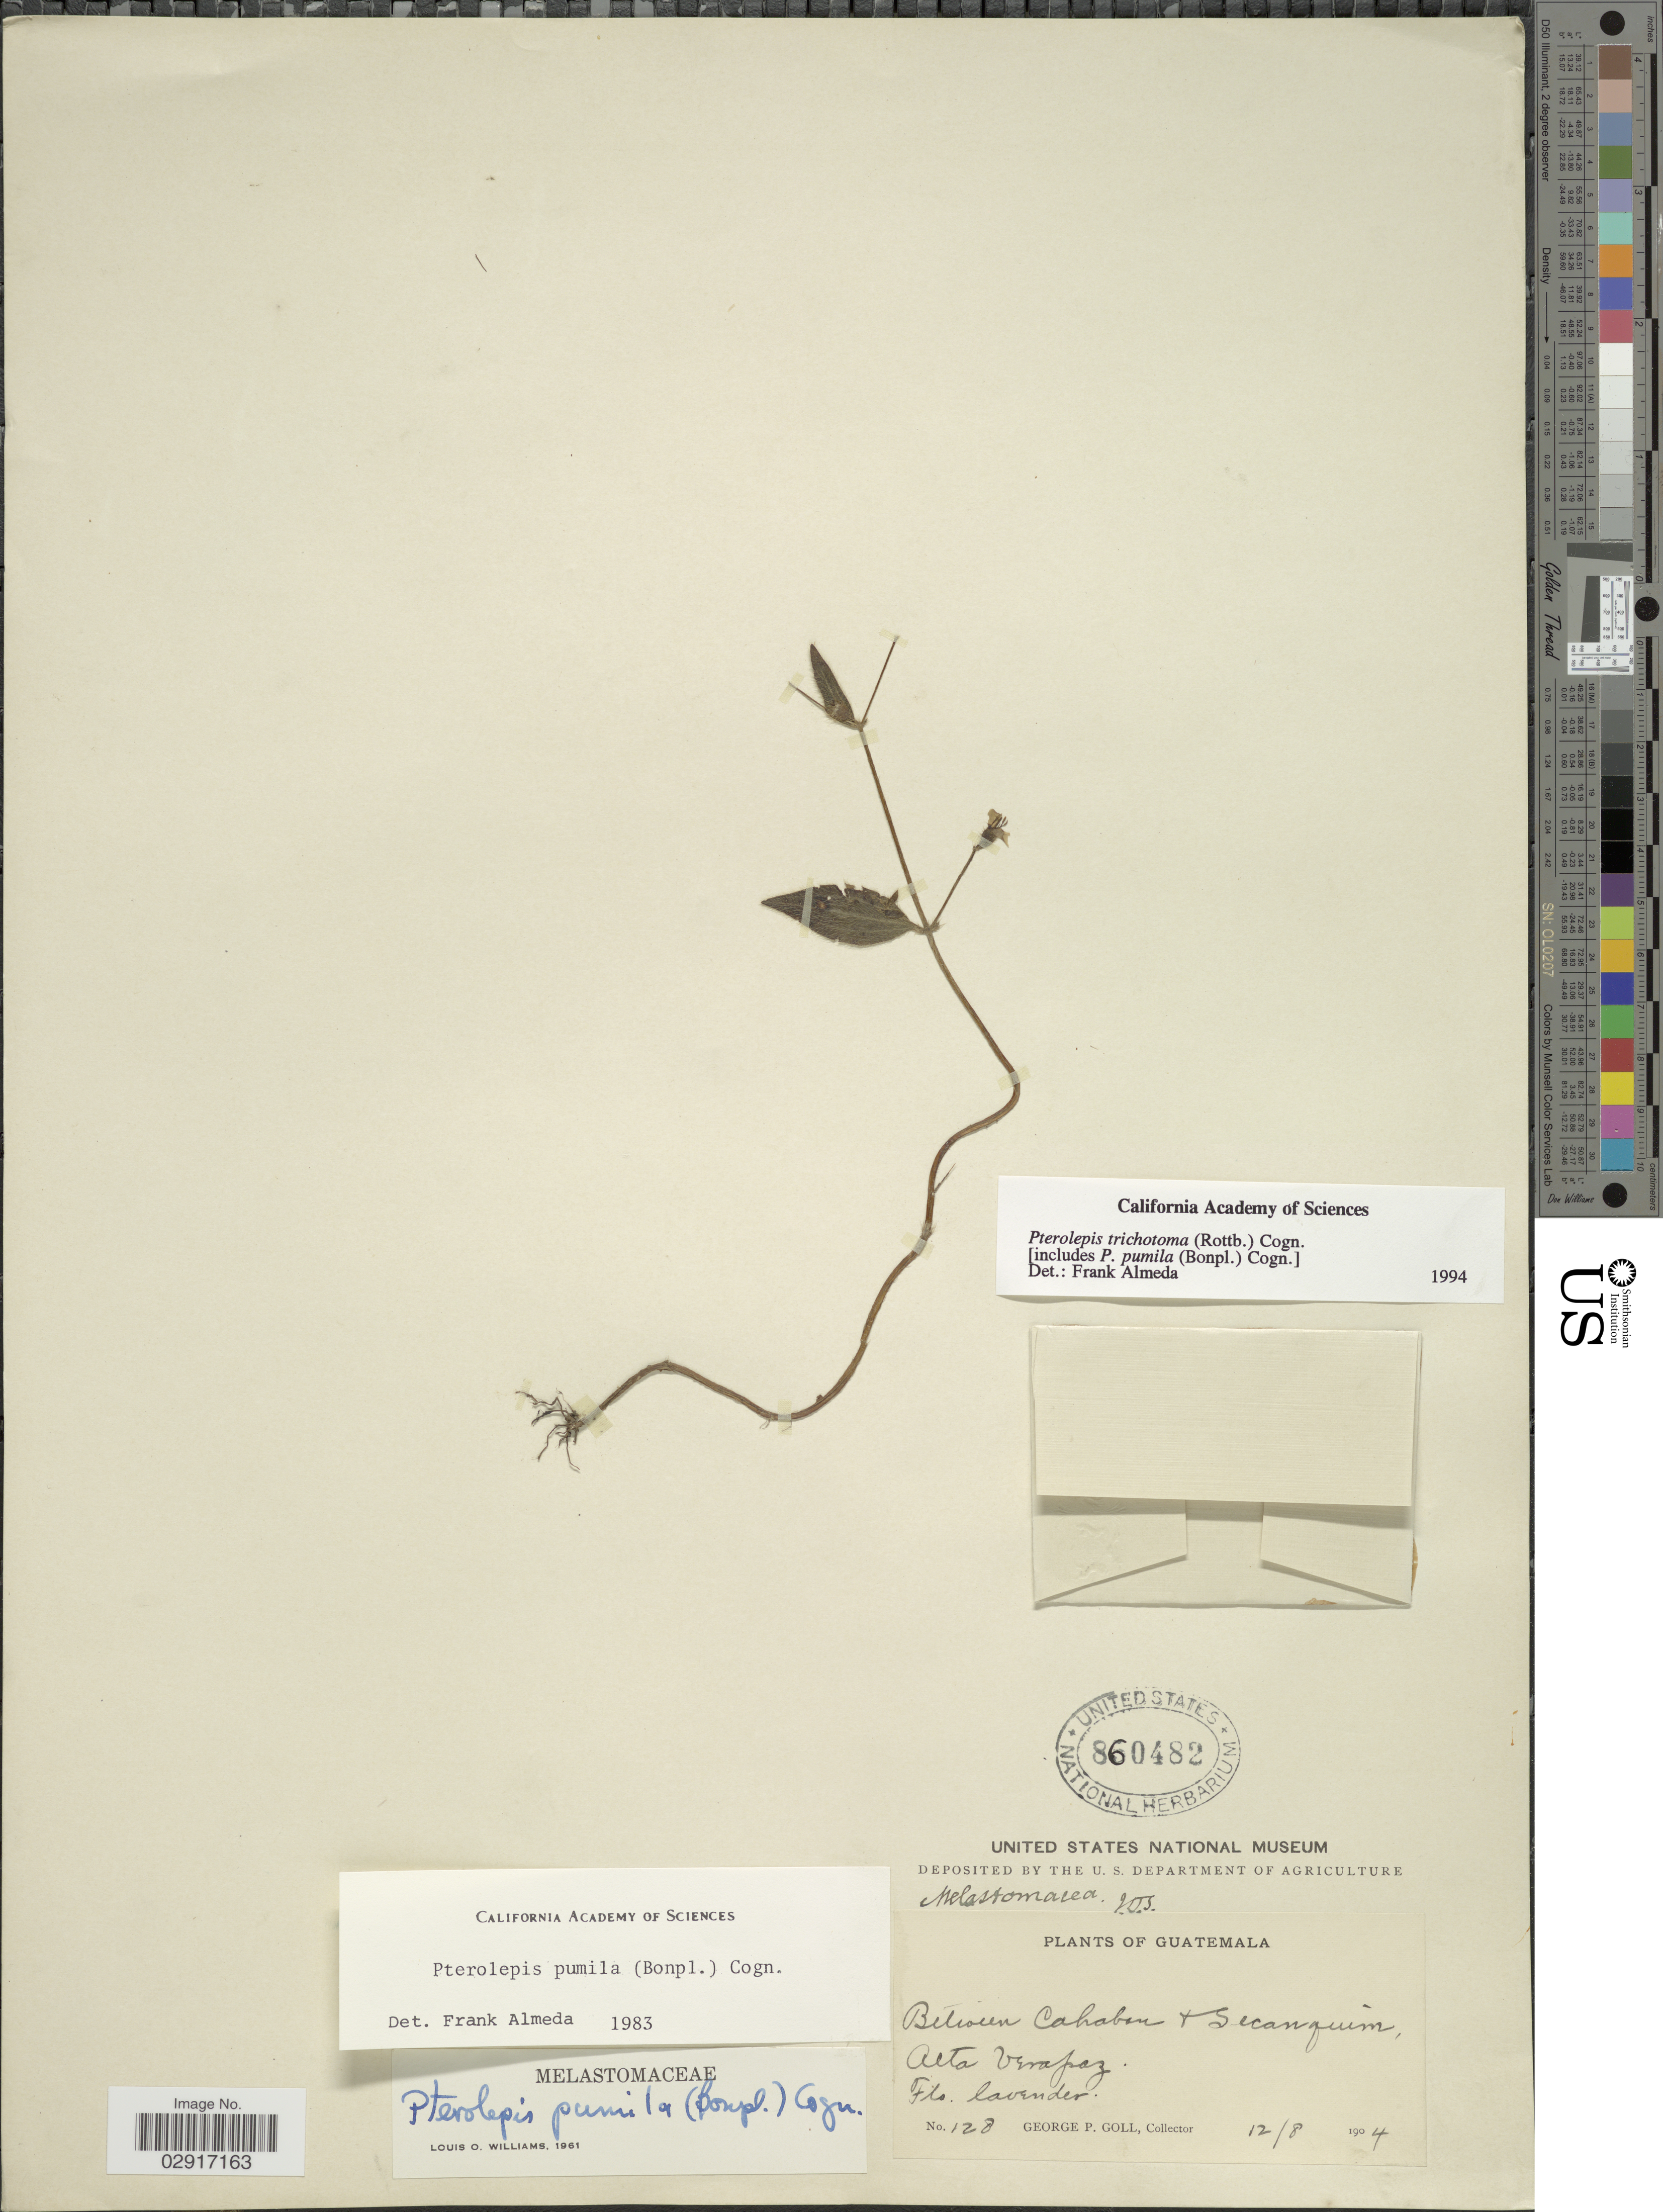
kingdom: Plantae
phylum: Tracheophyta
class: Magnoliopsida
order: Myrtales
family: Melastomataceae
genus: Pterolepis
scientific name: Pterolepis trichotoma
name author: (Rottb.) Cogn.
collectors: G. P. Goll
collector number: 128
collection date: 1904-08-12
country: Guatemala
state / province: Alta Verapaz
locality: Between Cahaban & Secanquim.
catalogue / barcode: US 860482